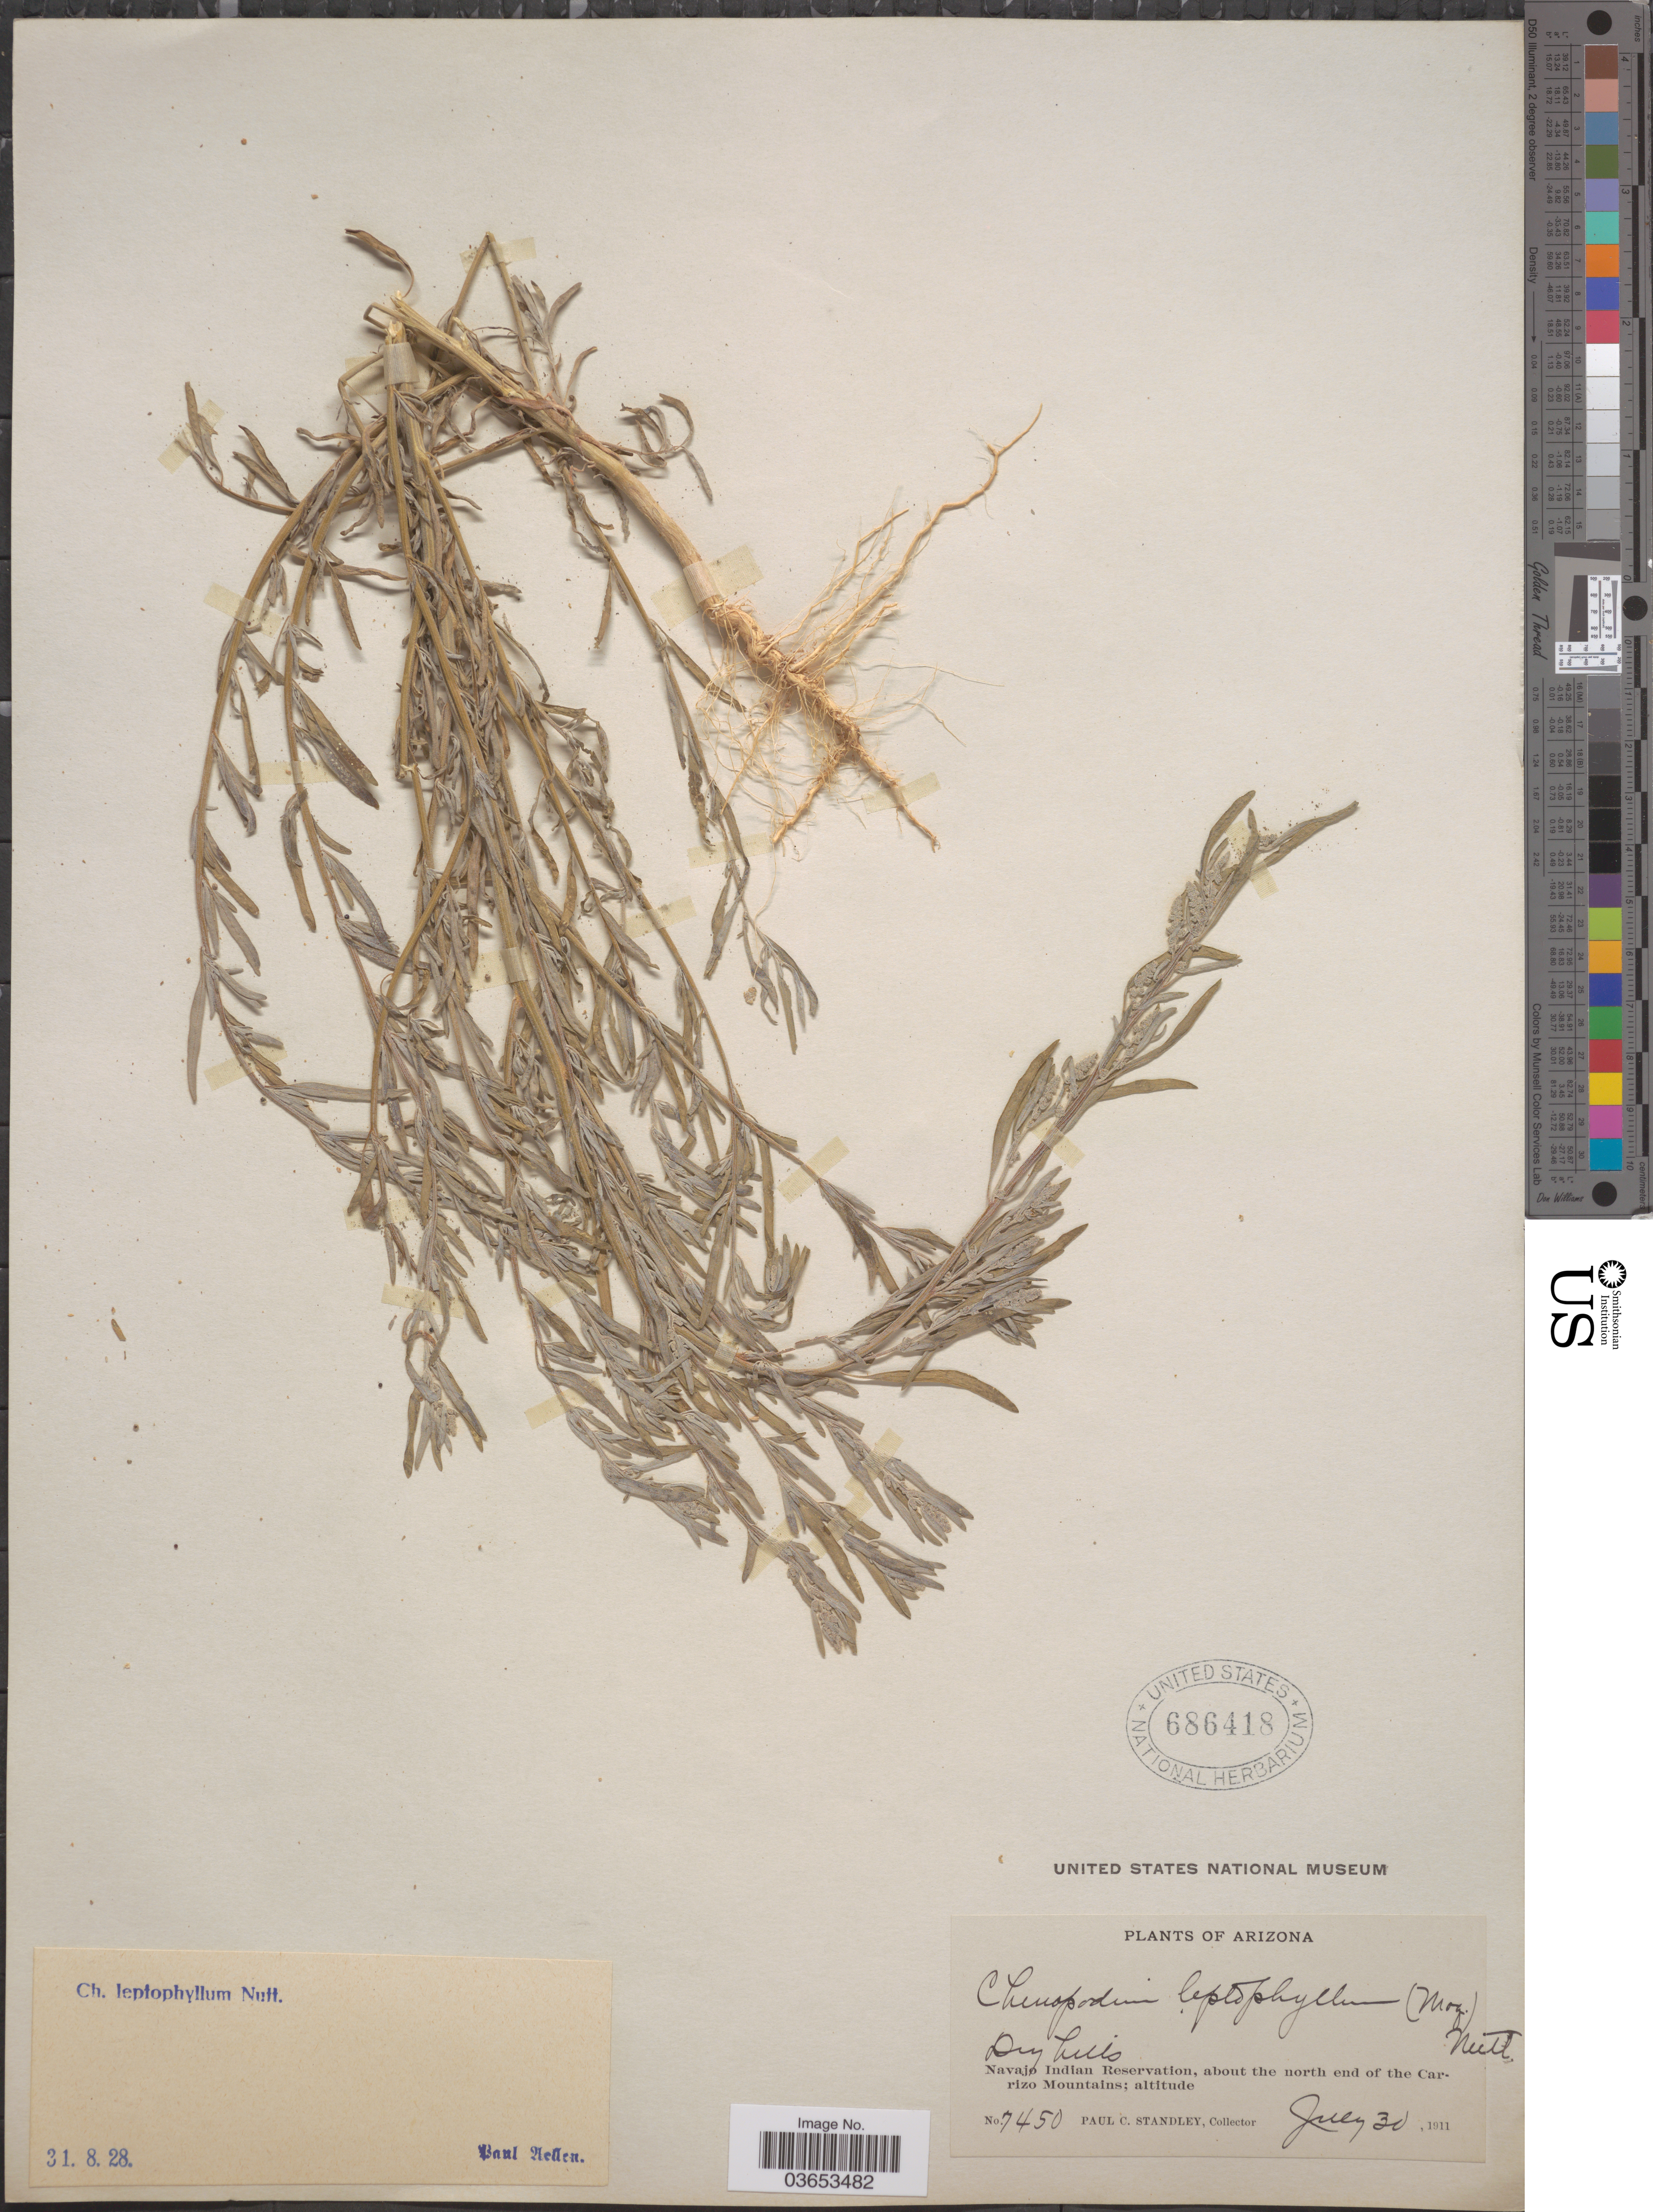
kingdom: Plantae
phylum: Tracheophyta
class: Magnoliopsida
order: Caryophyllales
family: Amaranthaceae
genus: Chenopodium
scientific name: Chenopodium leptophyllum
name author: (Moq.) Nutt. ex S. Watson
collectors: P. C. Standley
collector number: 7450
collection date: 1911-07-30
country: United States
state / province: Arizona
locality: Navajo Indian Reservation, about the north end of the Carrizo Mountains.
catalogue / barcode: US 686418